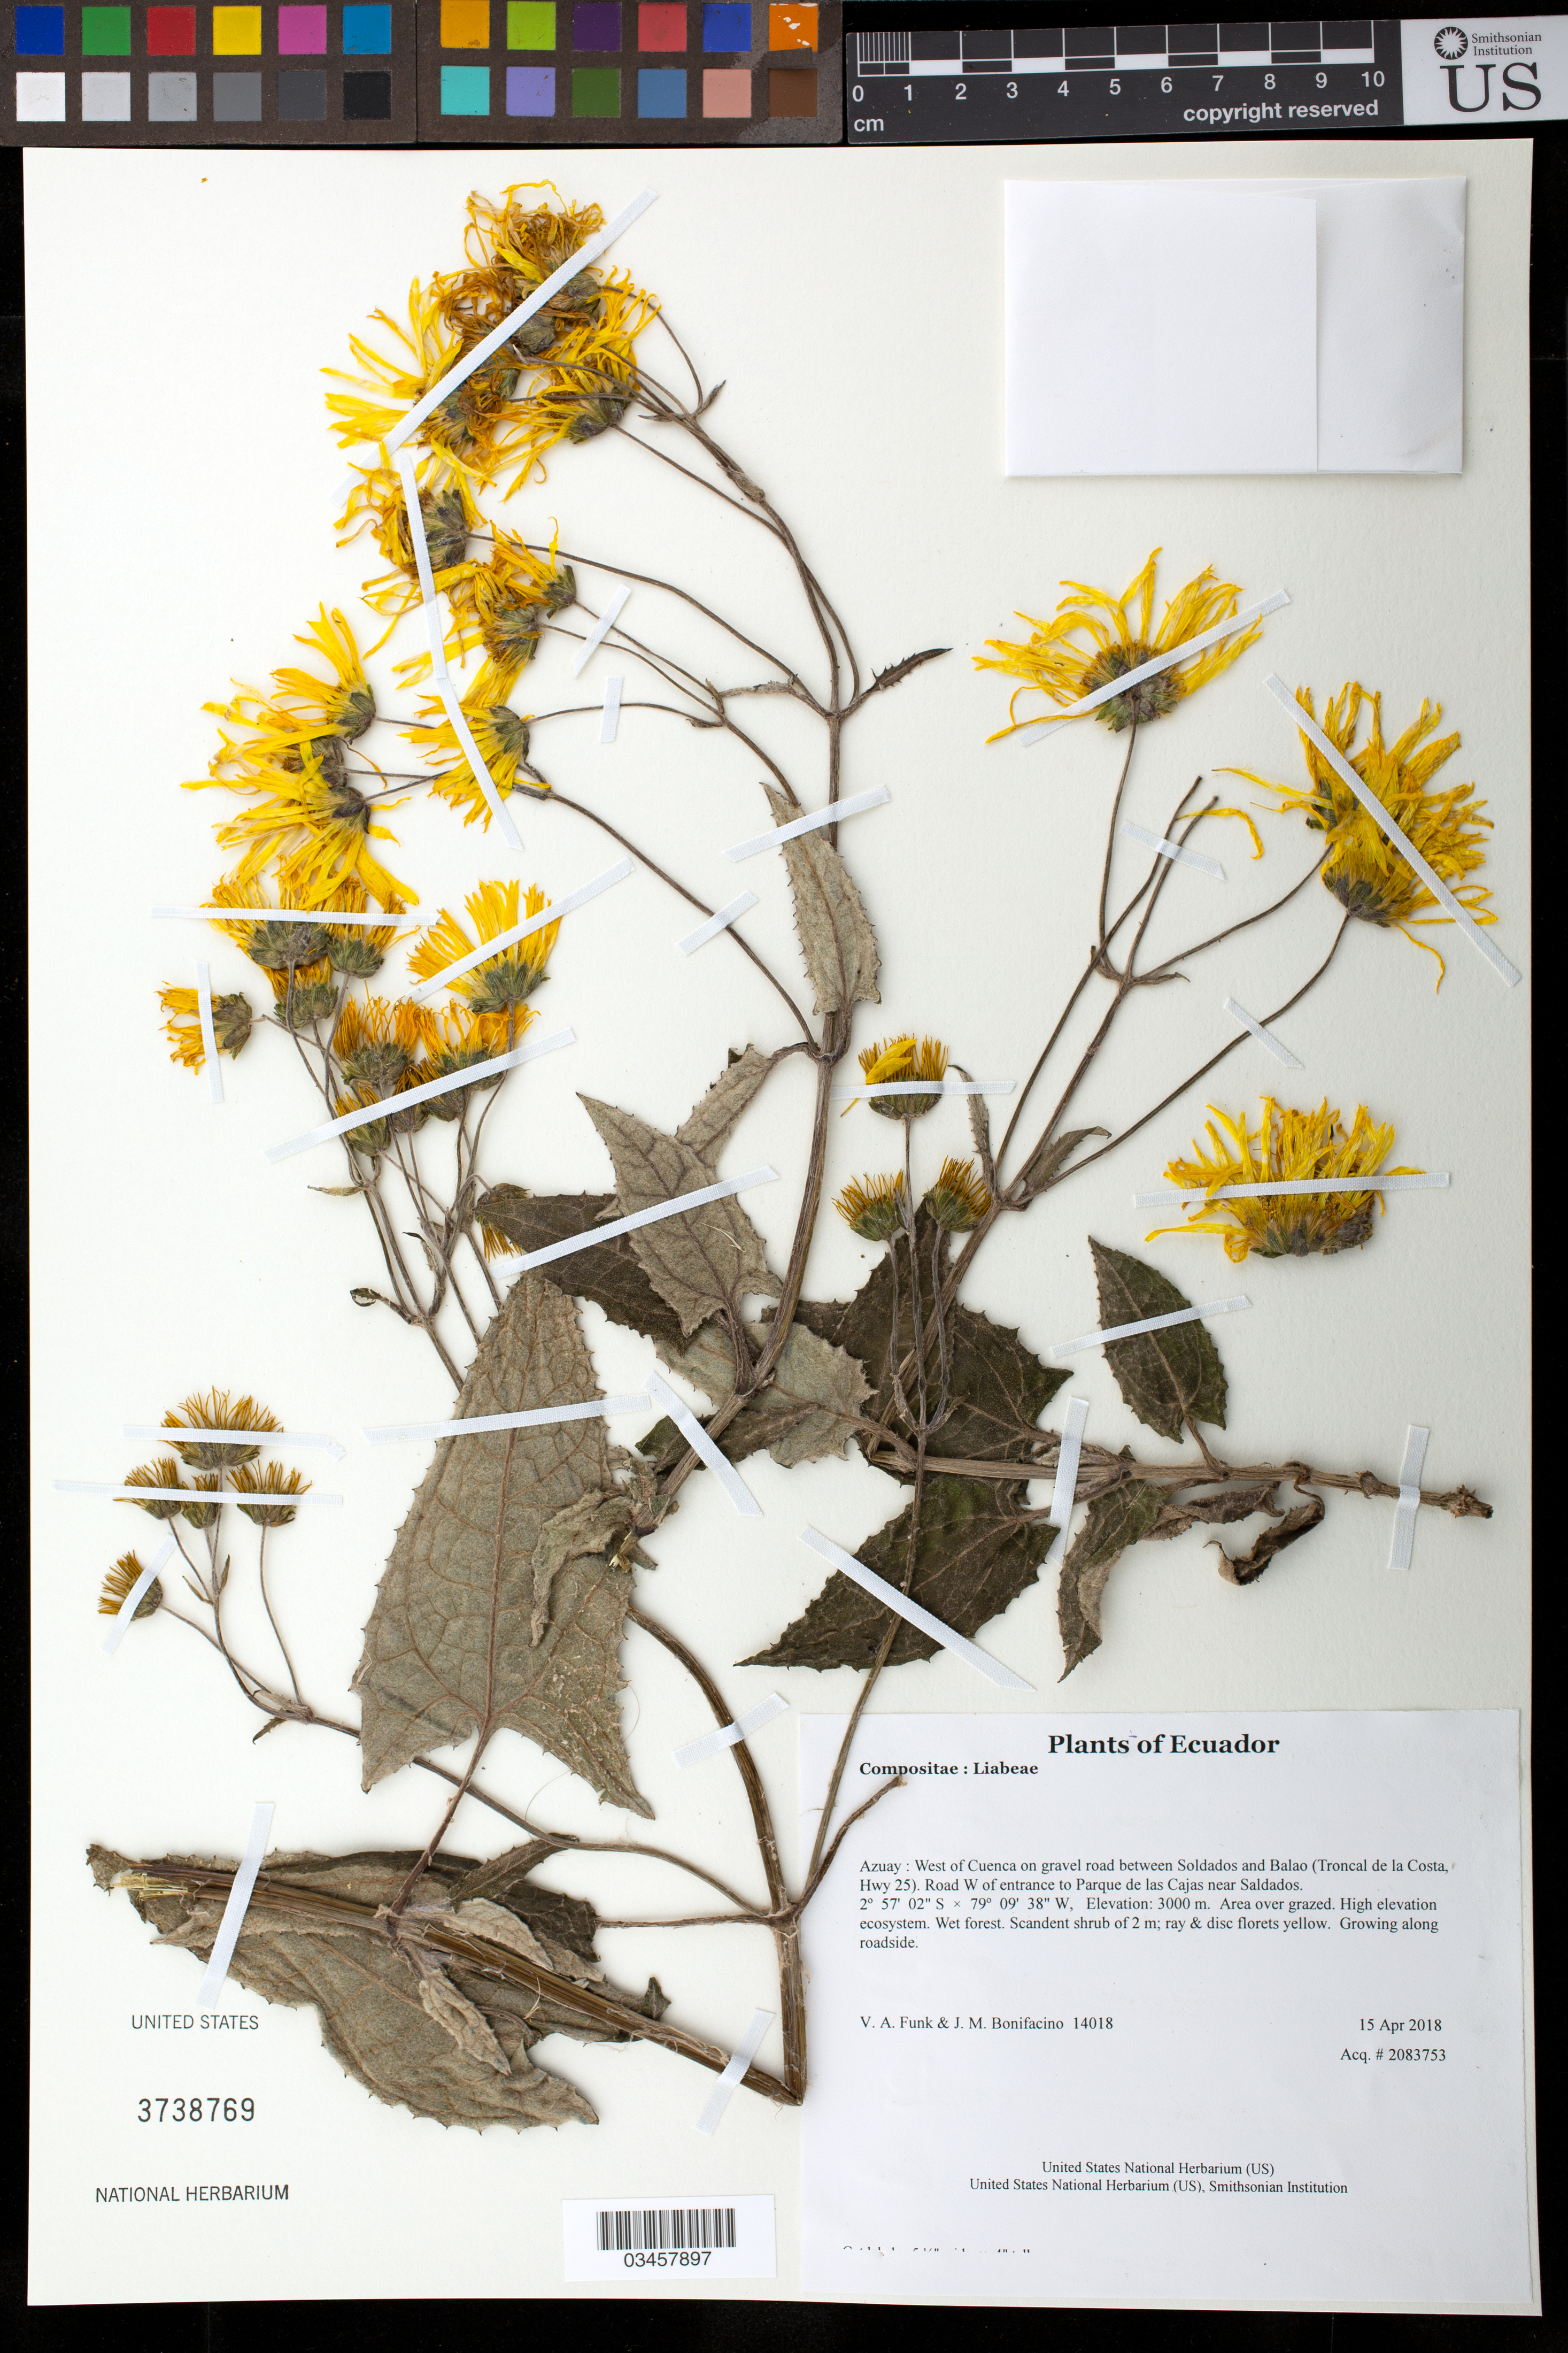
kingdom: Plantae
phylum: Tracheophyta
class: Magnoliopsida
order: Asterales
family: Asteraceae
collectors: V. Funk & M. Bonifacino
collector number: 14018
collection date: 2018-04-15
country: Ecuador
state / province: Azuay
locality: West of Cuenca on gravel road between Soldados and Balao (Troncal de la Costa, Hwy 25). Road W of entrance to Parque de las Cajas near Saldados.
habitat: Area over grazed. High elevation ecosystem. Wet forest.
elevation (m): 3000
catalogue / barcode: US 3738769